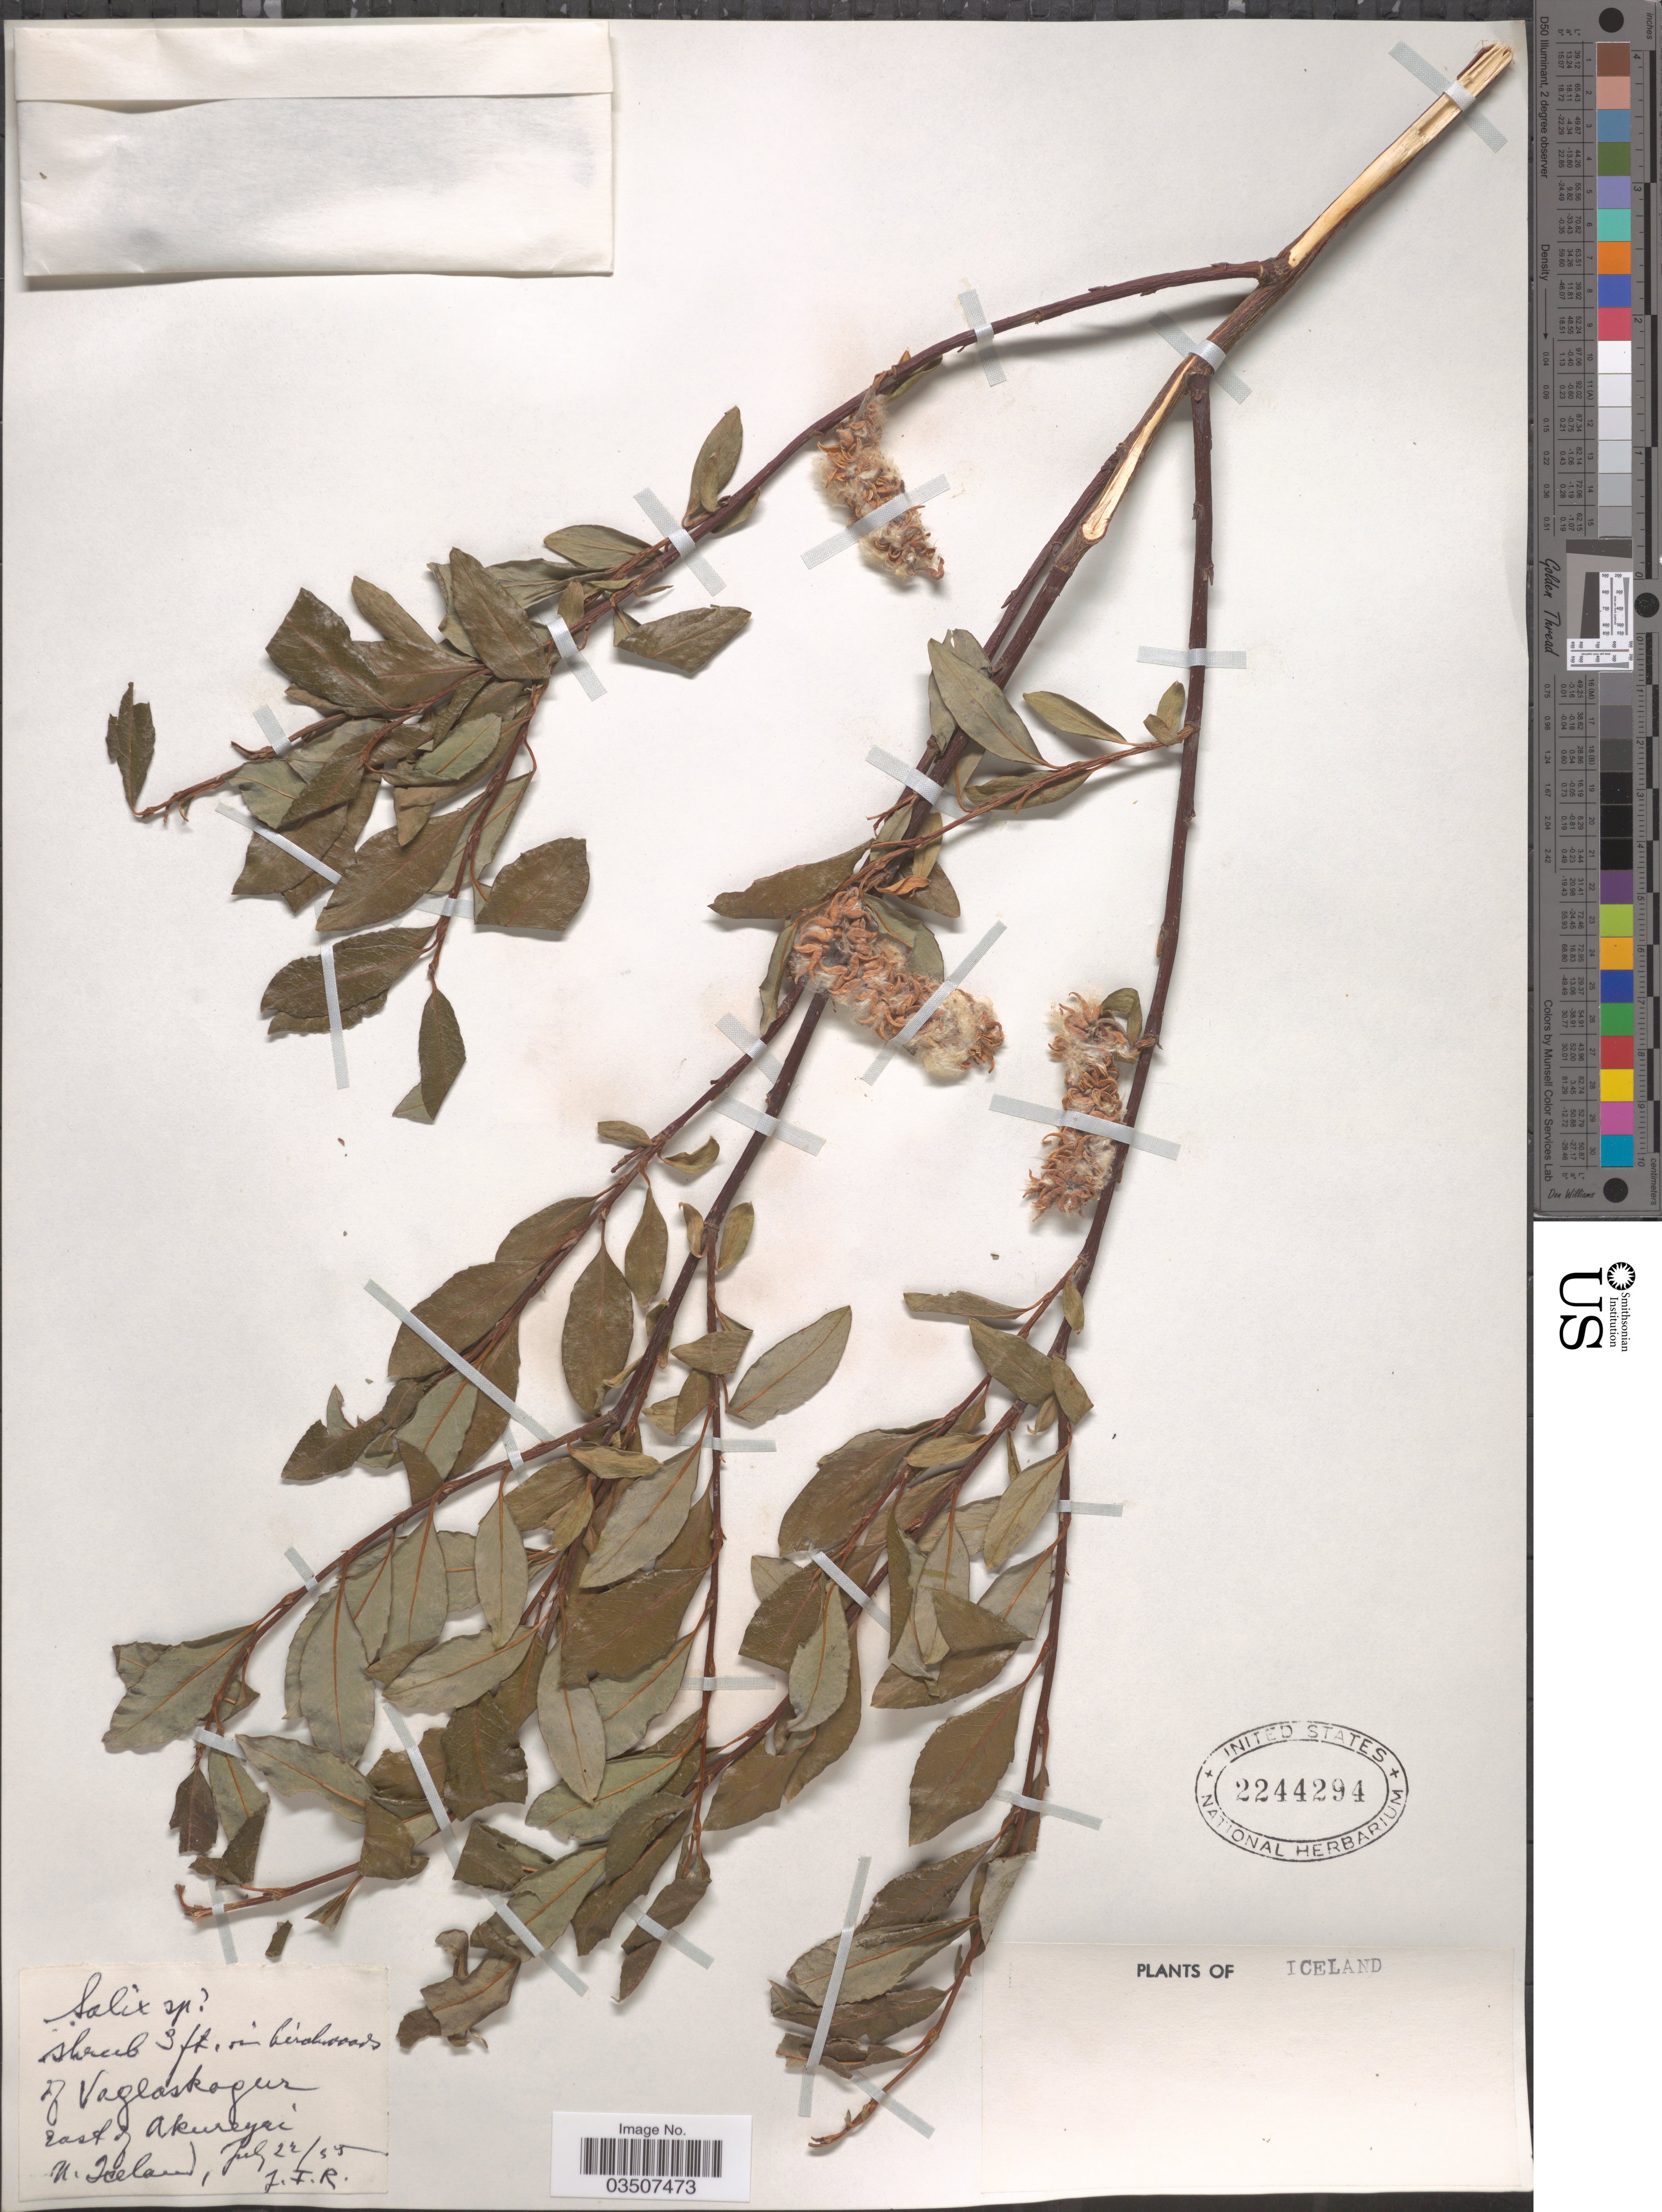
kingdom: Plantae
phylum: Tracheophyta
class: Magnoliopsida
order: Malpighiales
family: Salicaceae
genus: Salix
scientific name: Salix cordata x S. sericea Marshall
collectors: J. F. R.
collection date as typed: Transcribed d/m/y: 22/7/55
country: Iceland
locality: In birchwoods of Vaglaskogur. East of Akureyri. N. Iceland.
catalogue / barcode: US 2244294